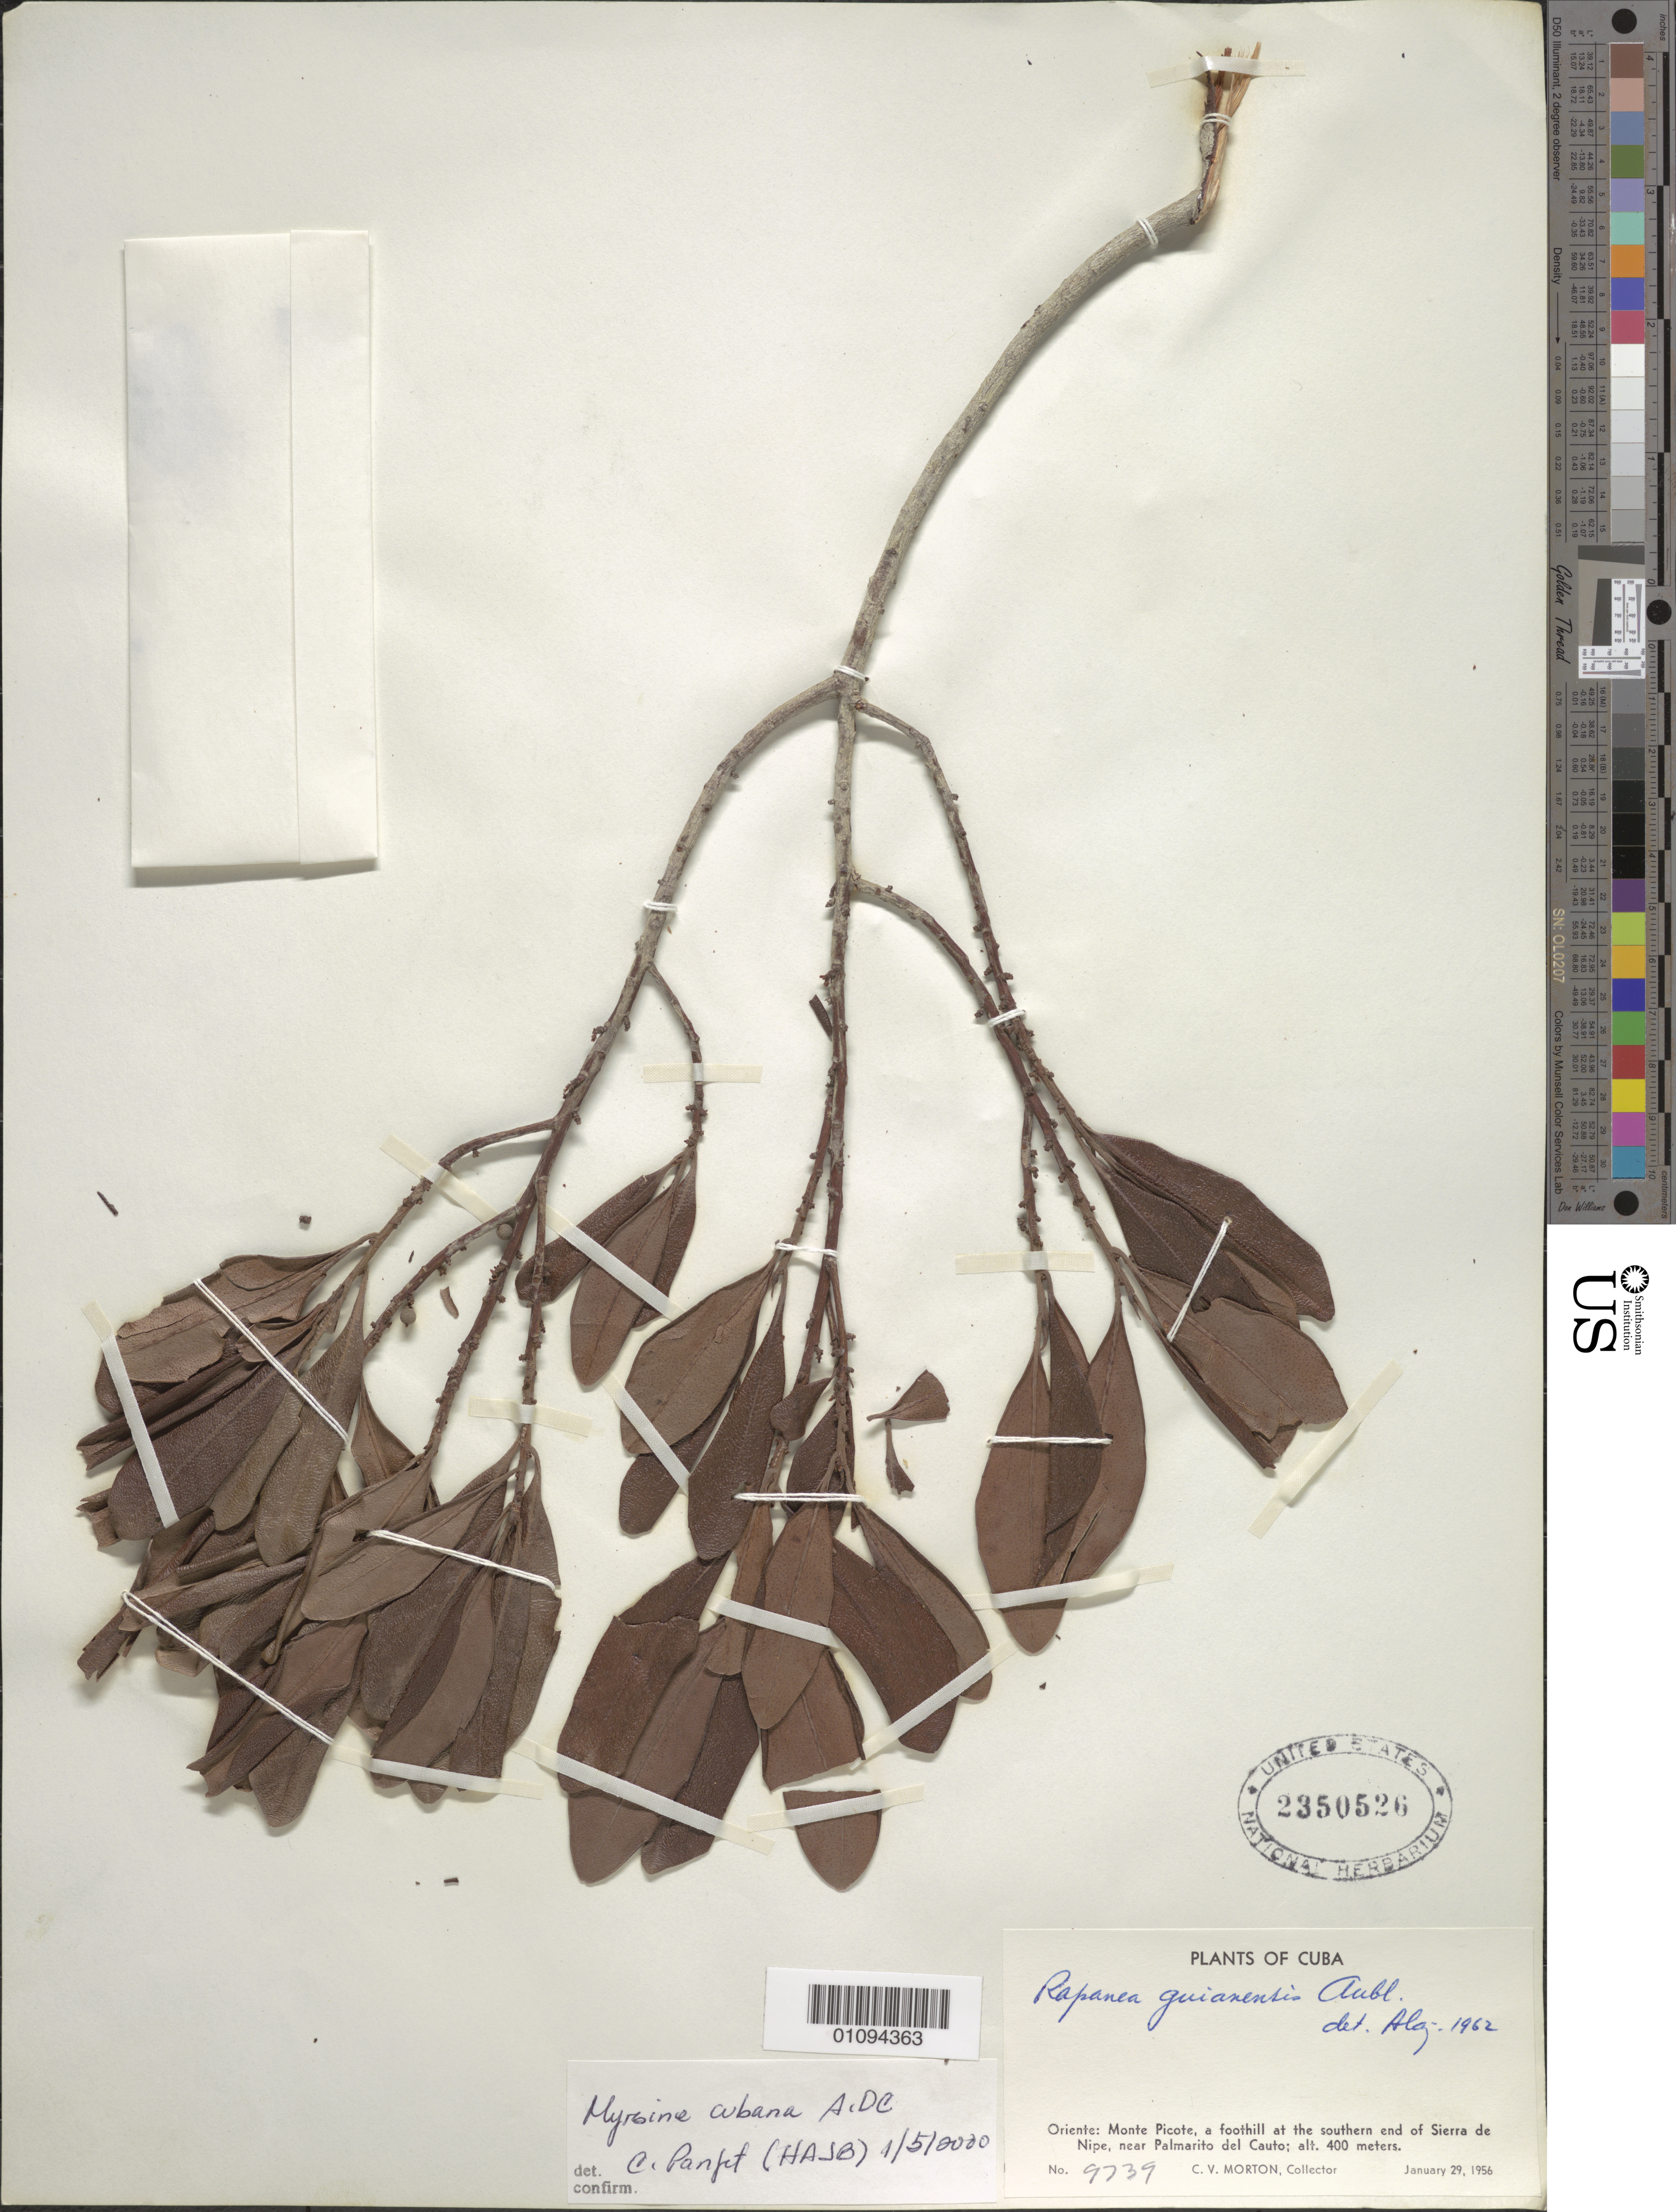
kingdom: Plantae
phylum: Tracheophyta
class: Magnoliopsida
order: Ericales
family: Primulaceae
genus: Myrsine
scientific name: Myrsine cubana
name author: A. DC.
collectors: C. V. Morton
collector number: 9739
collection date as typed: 29 Jan 1956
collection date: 1956-01-29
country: Cuba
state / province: Santiago de Cuba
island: Cuba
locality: Monte Picote, S end of Sierra de Nipe, near Palmarito del Cauto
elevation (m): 400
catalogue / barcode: US 2350526